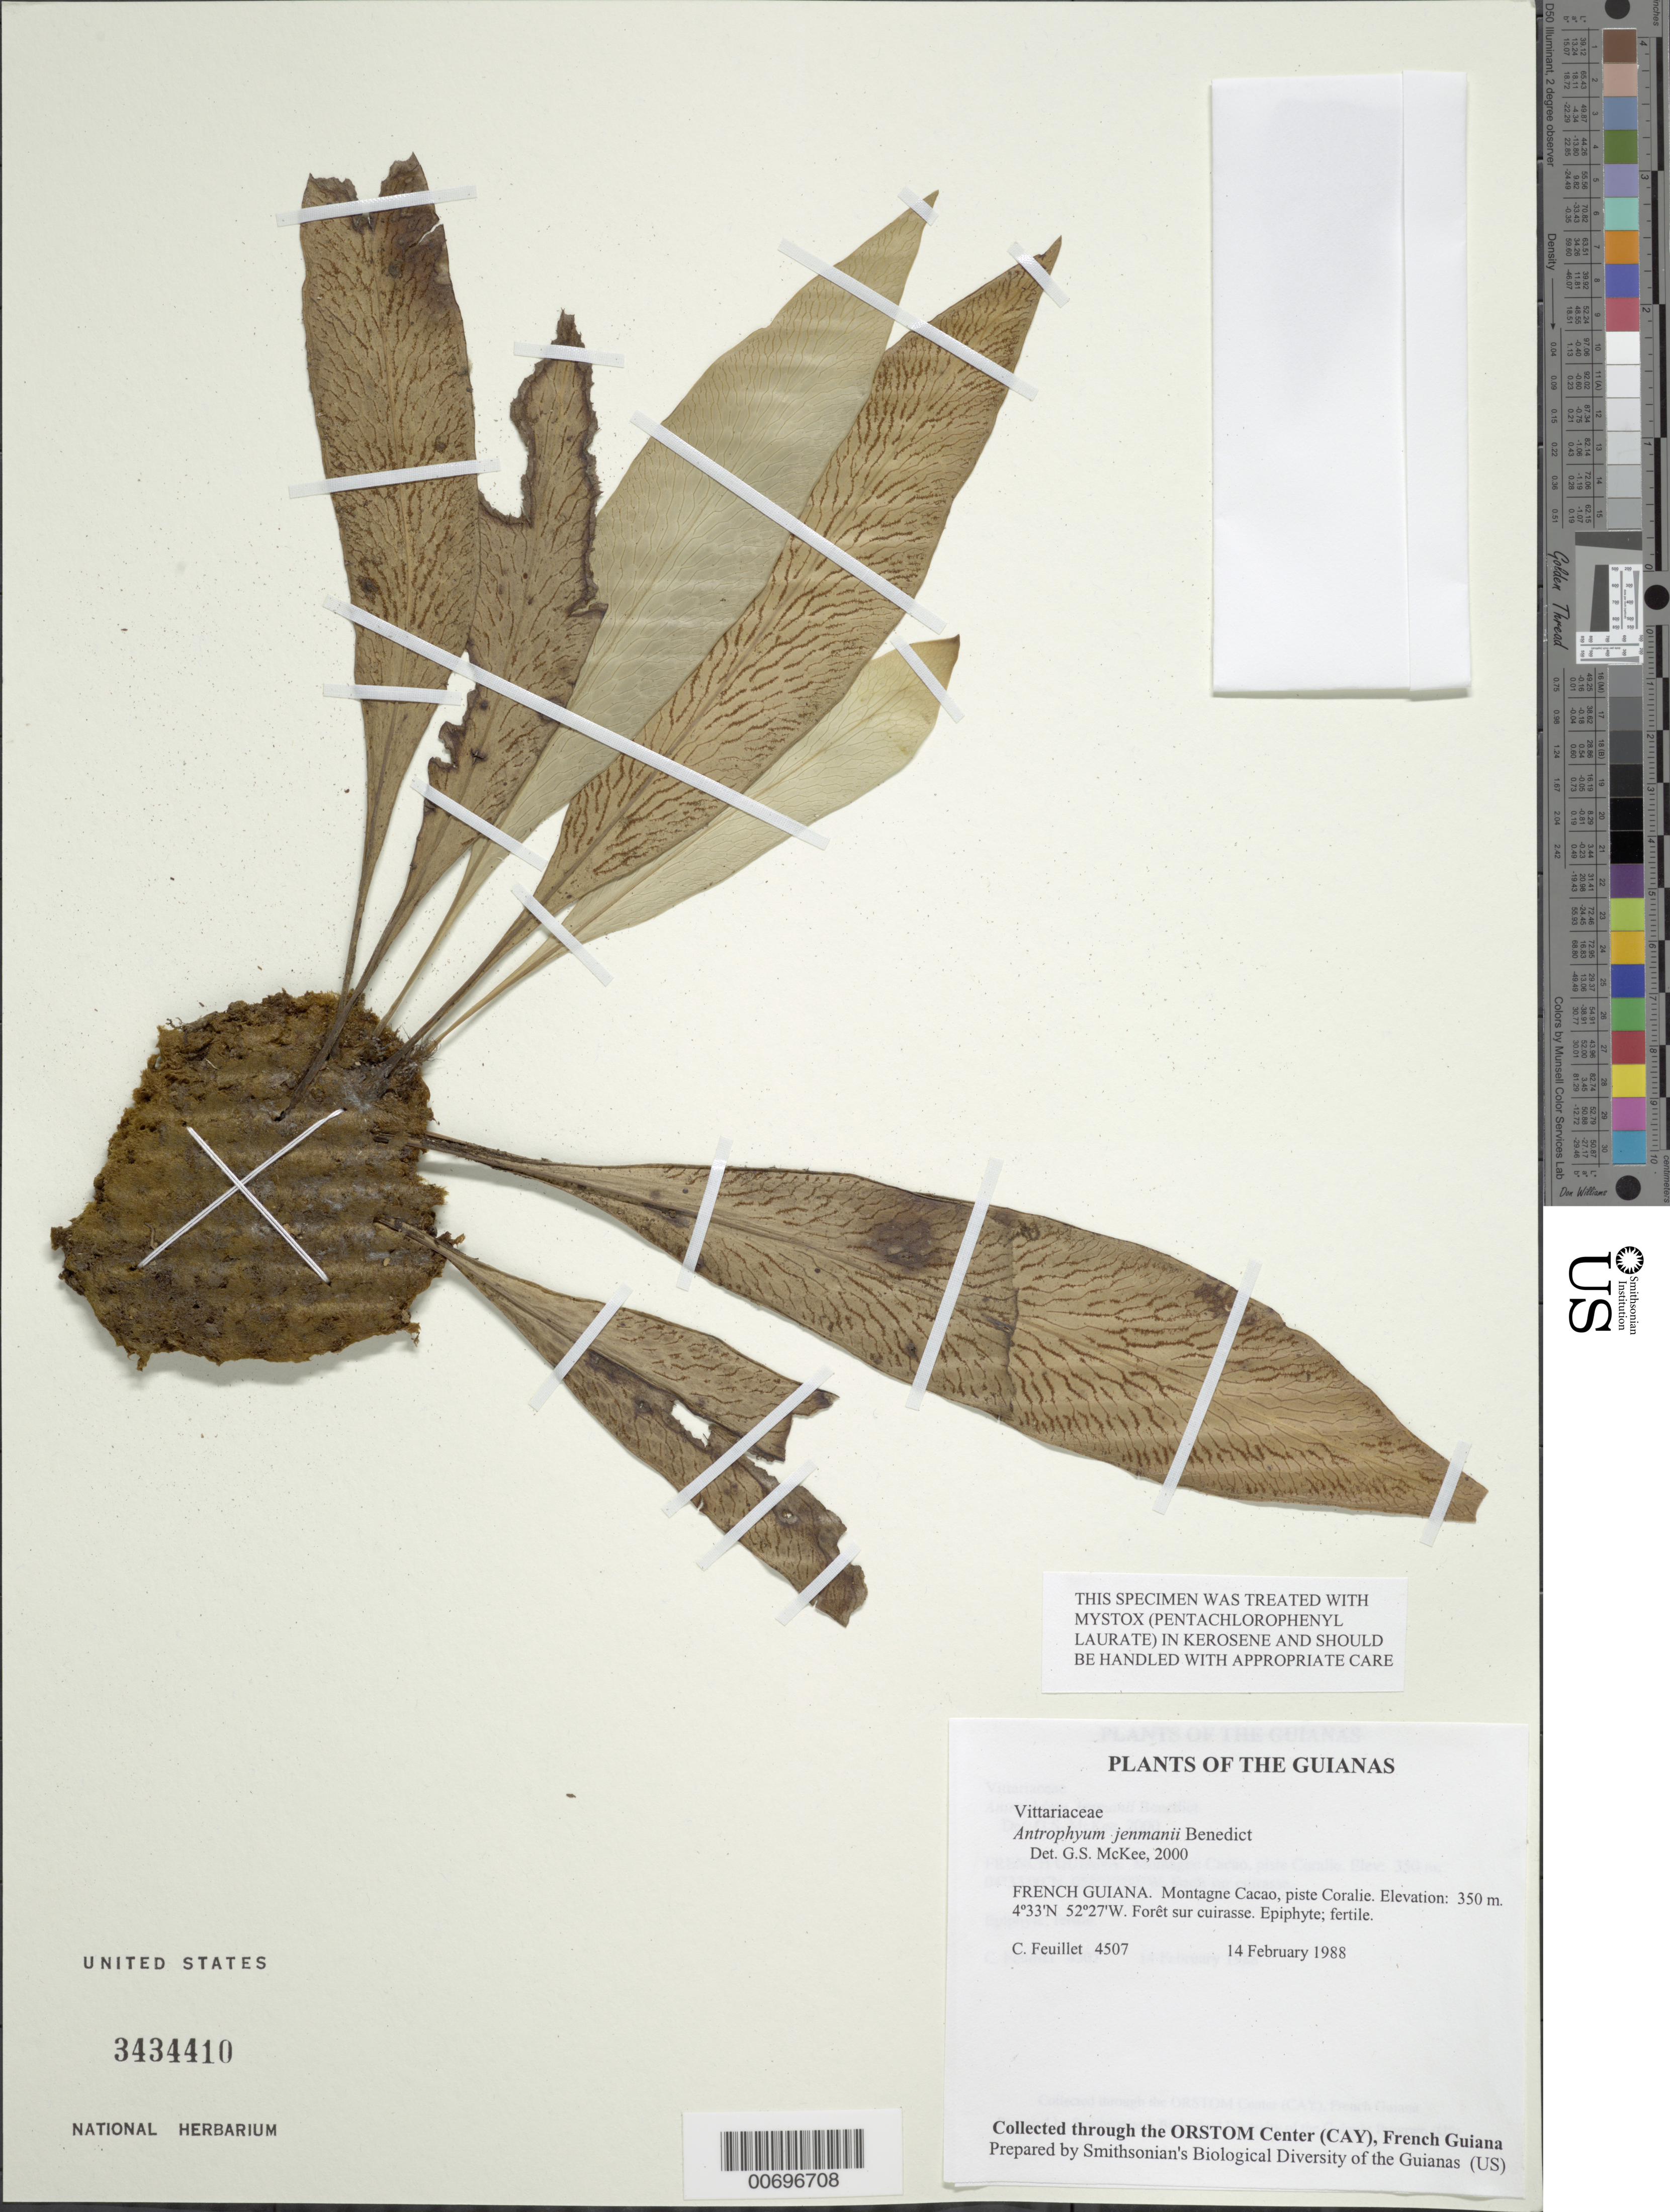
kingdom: Plantae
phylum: Tracheophyta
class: Polypodiopsida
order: Polypodiales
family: Pteridaceae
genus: Polytaenium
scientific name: Polytaenium jenmanii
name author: (Benedict) Benedict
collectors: C. Feuillet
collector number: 4507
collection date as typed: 14 Feb 1988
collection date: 1988-02-14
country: French Guiana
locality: Montagne Cacao, piste Coralie - Bassin de la Comté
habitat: Forêt sur cuirasse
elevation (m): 350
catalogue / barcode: US 3434410